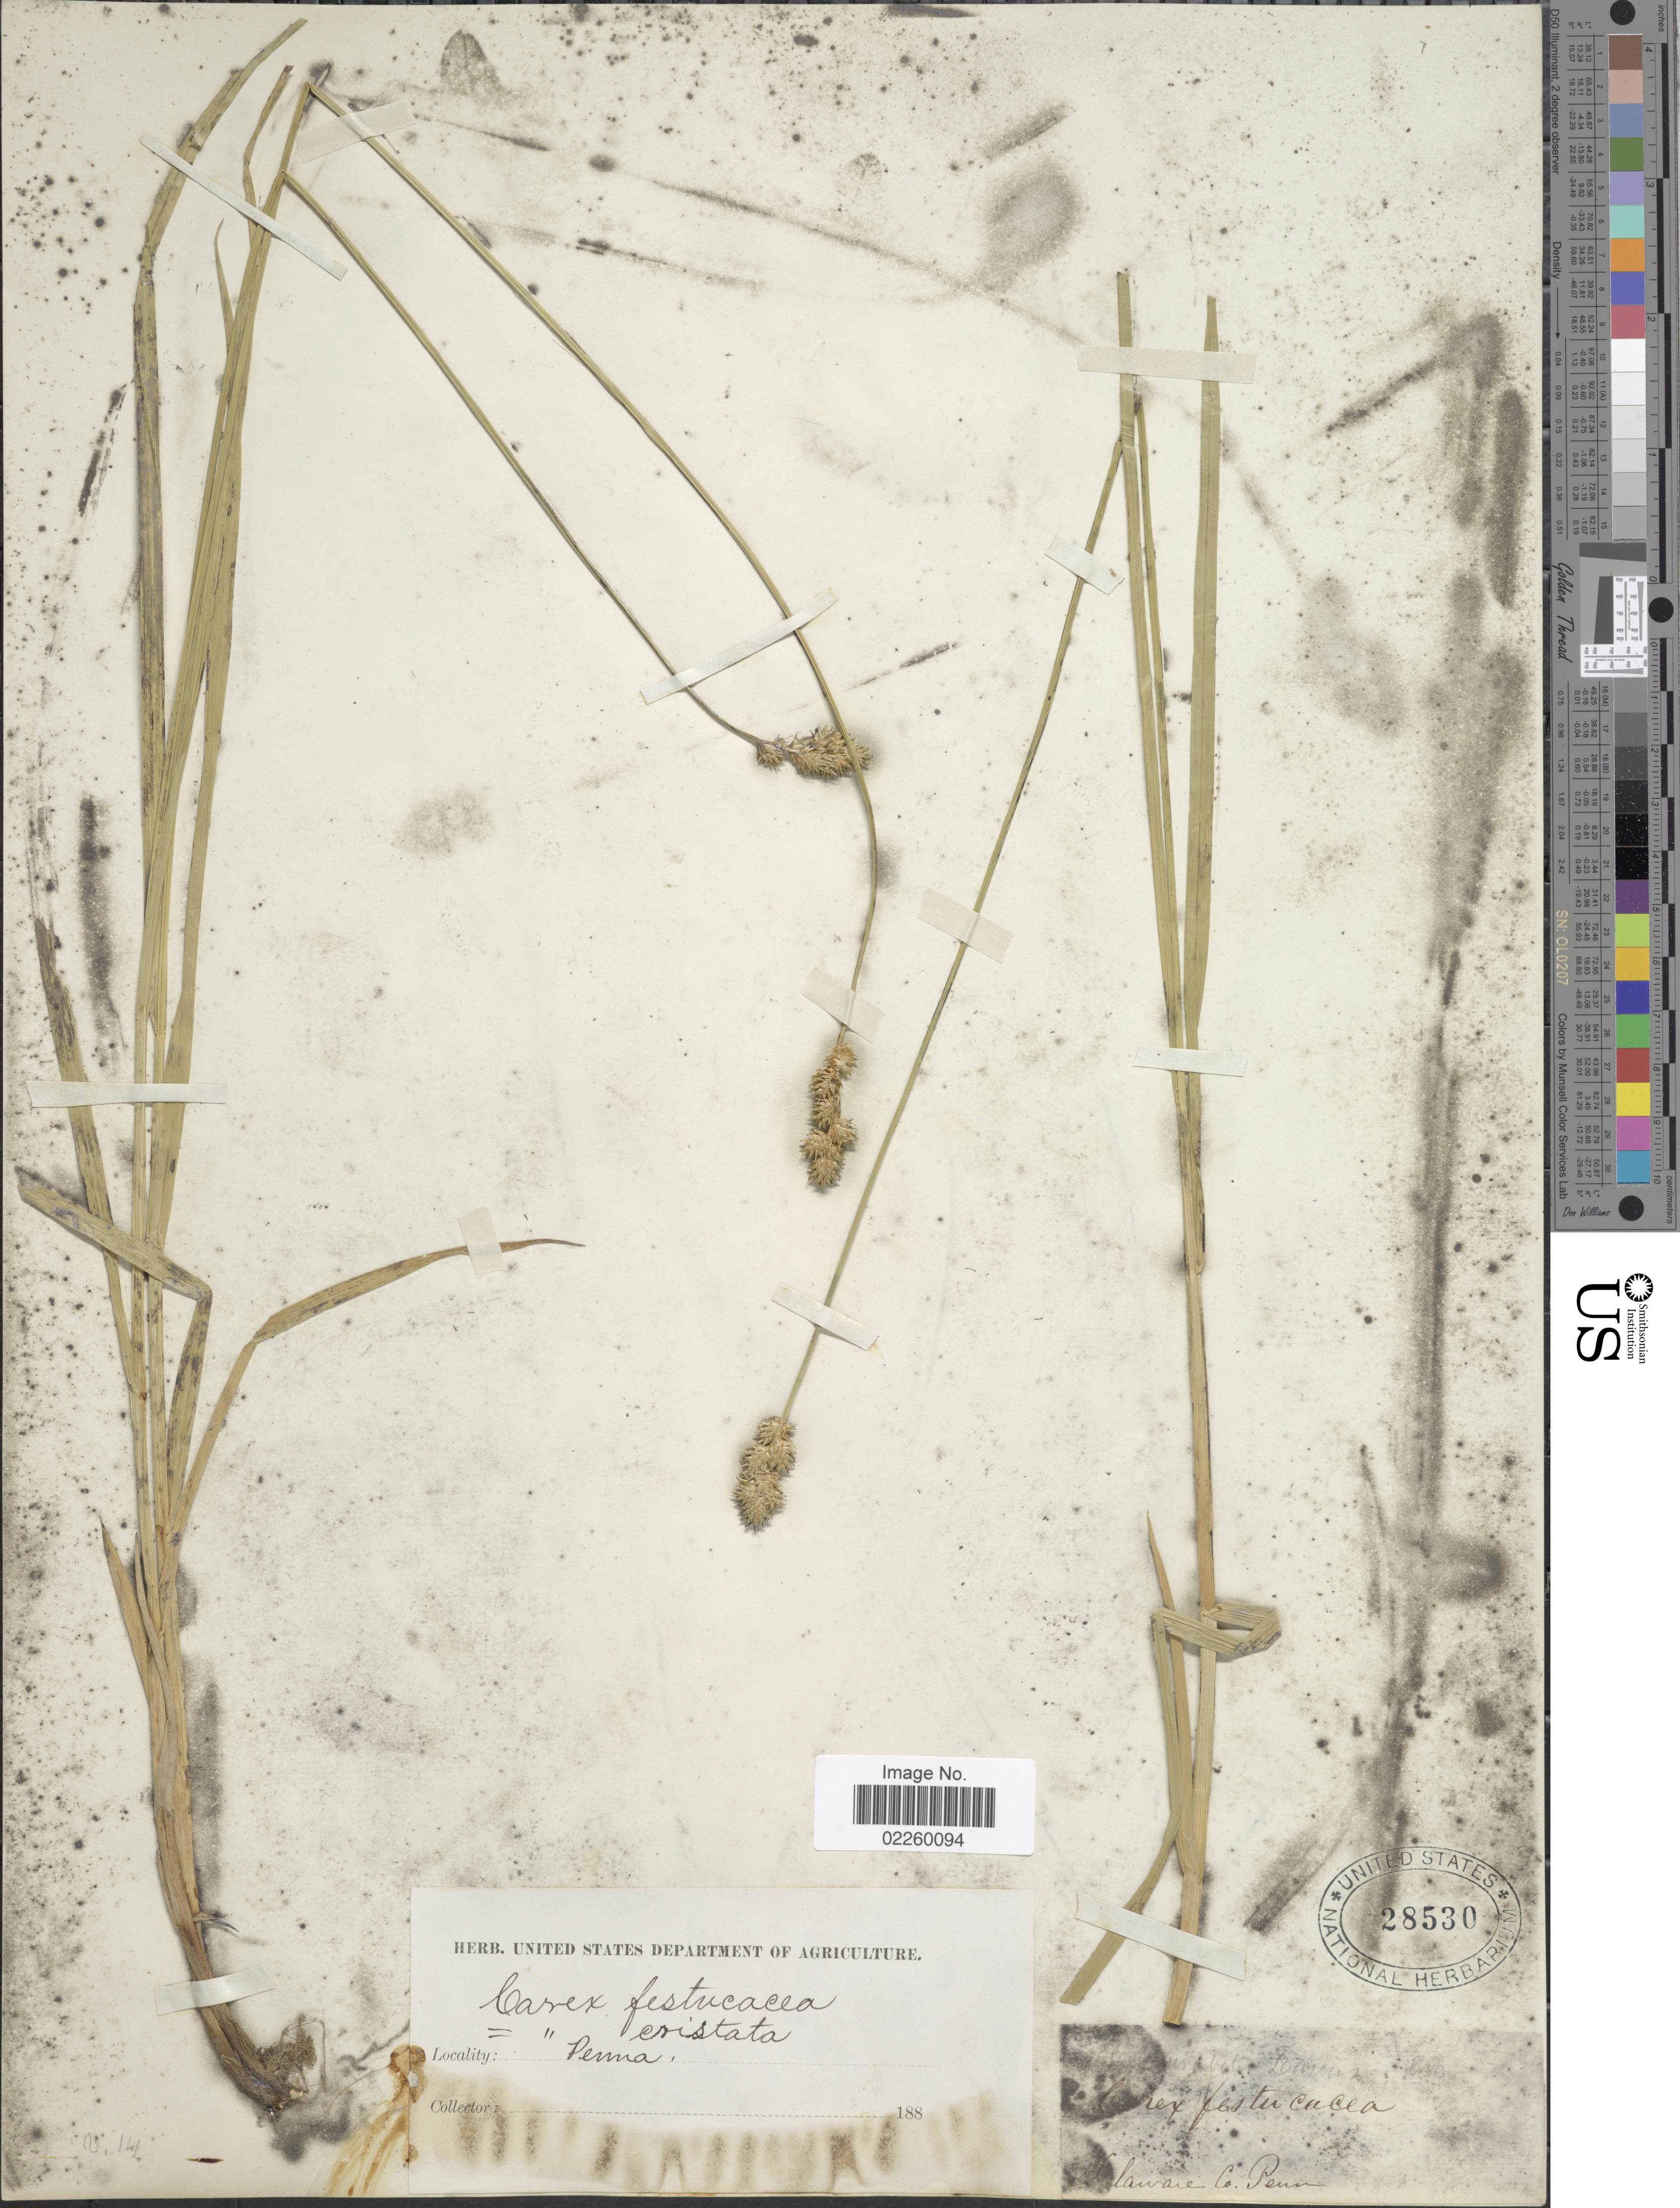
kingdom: Plantae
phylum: Tracheophyta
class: Liliopsida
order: Poales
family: Cyperaceae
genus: Carex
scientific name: Carex cristatella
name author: Britton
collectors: ex herb. U. S. Department of Agriculture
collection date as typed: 188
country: United States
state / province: Pennsylvania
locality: Claware Co.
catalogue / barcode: US 28530